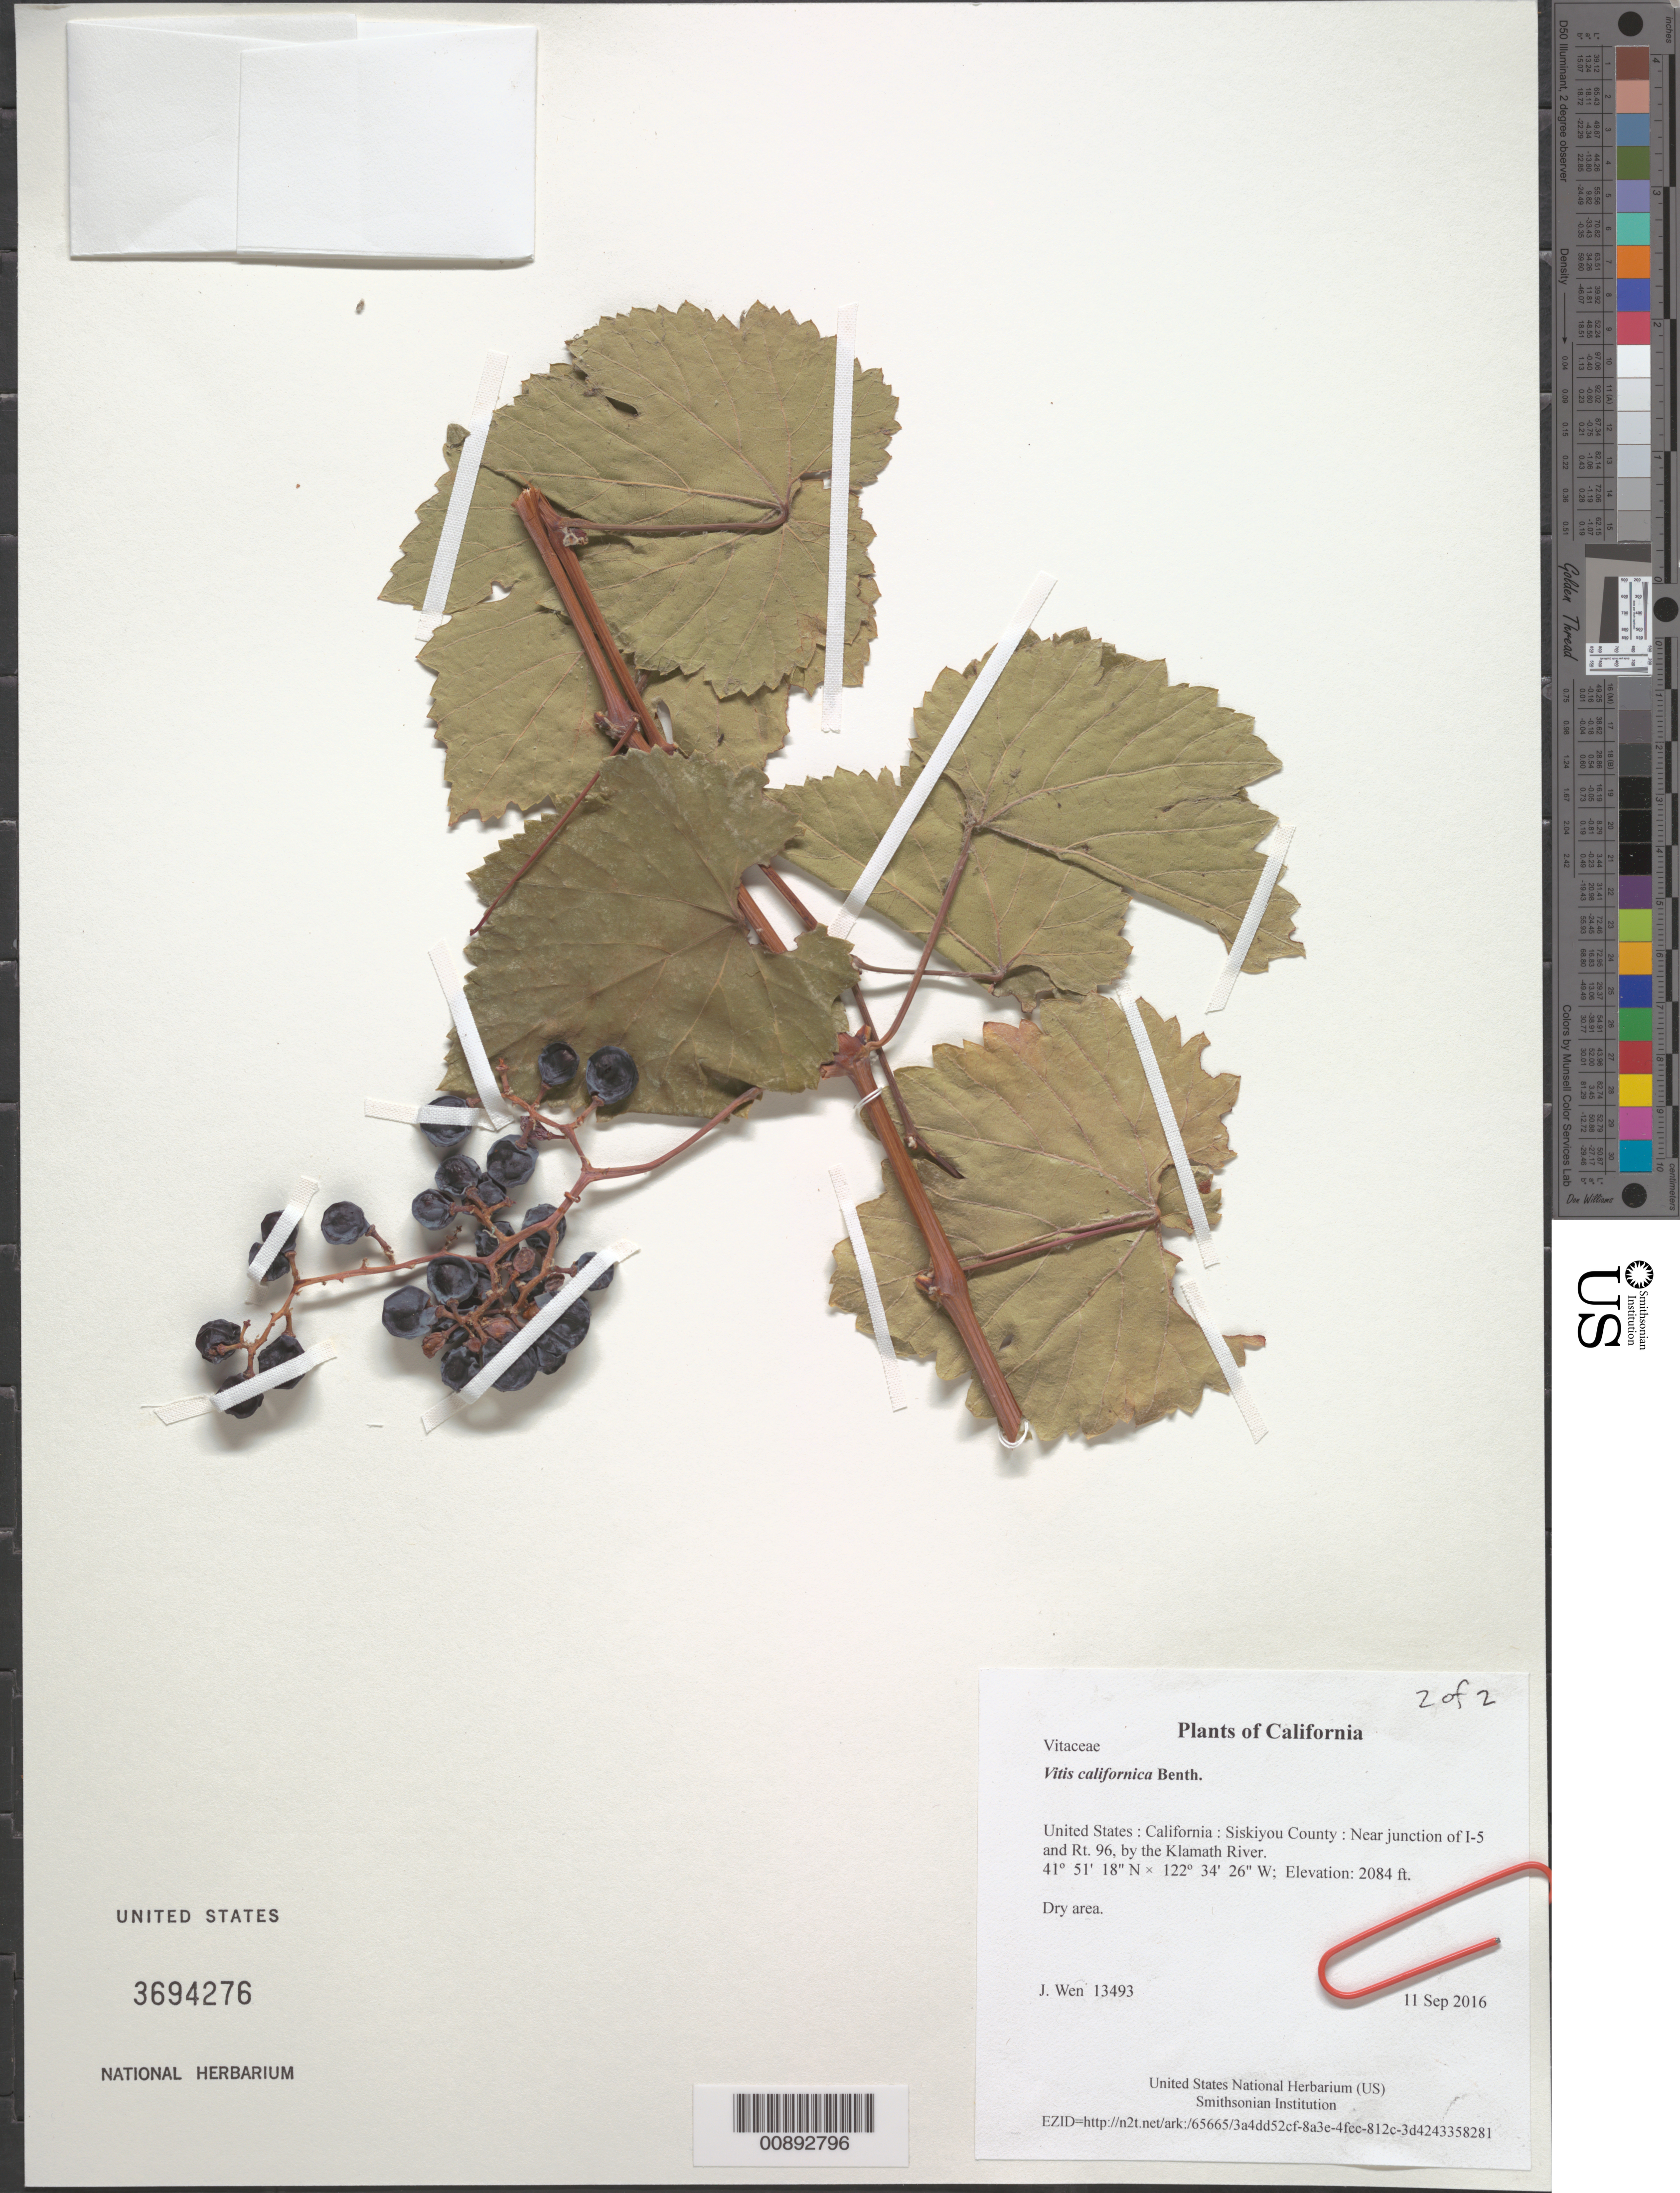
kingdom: Plantae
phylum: Tracheophyta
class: Magnoliopsida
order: Vitales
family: Vitaceae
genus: Vitis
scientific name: Vitis californica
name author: Benth.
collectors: J. Wen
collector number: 13493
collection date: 2016-09-11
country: United States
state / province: California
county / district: Siskiyou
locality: Near junction of I-5 and Rt. 96, by the Klamath River.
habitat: Dry area.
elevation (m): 635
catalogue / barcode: US 3694276